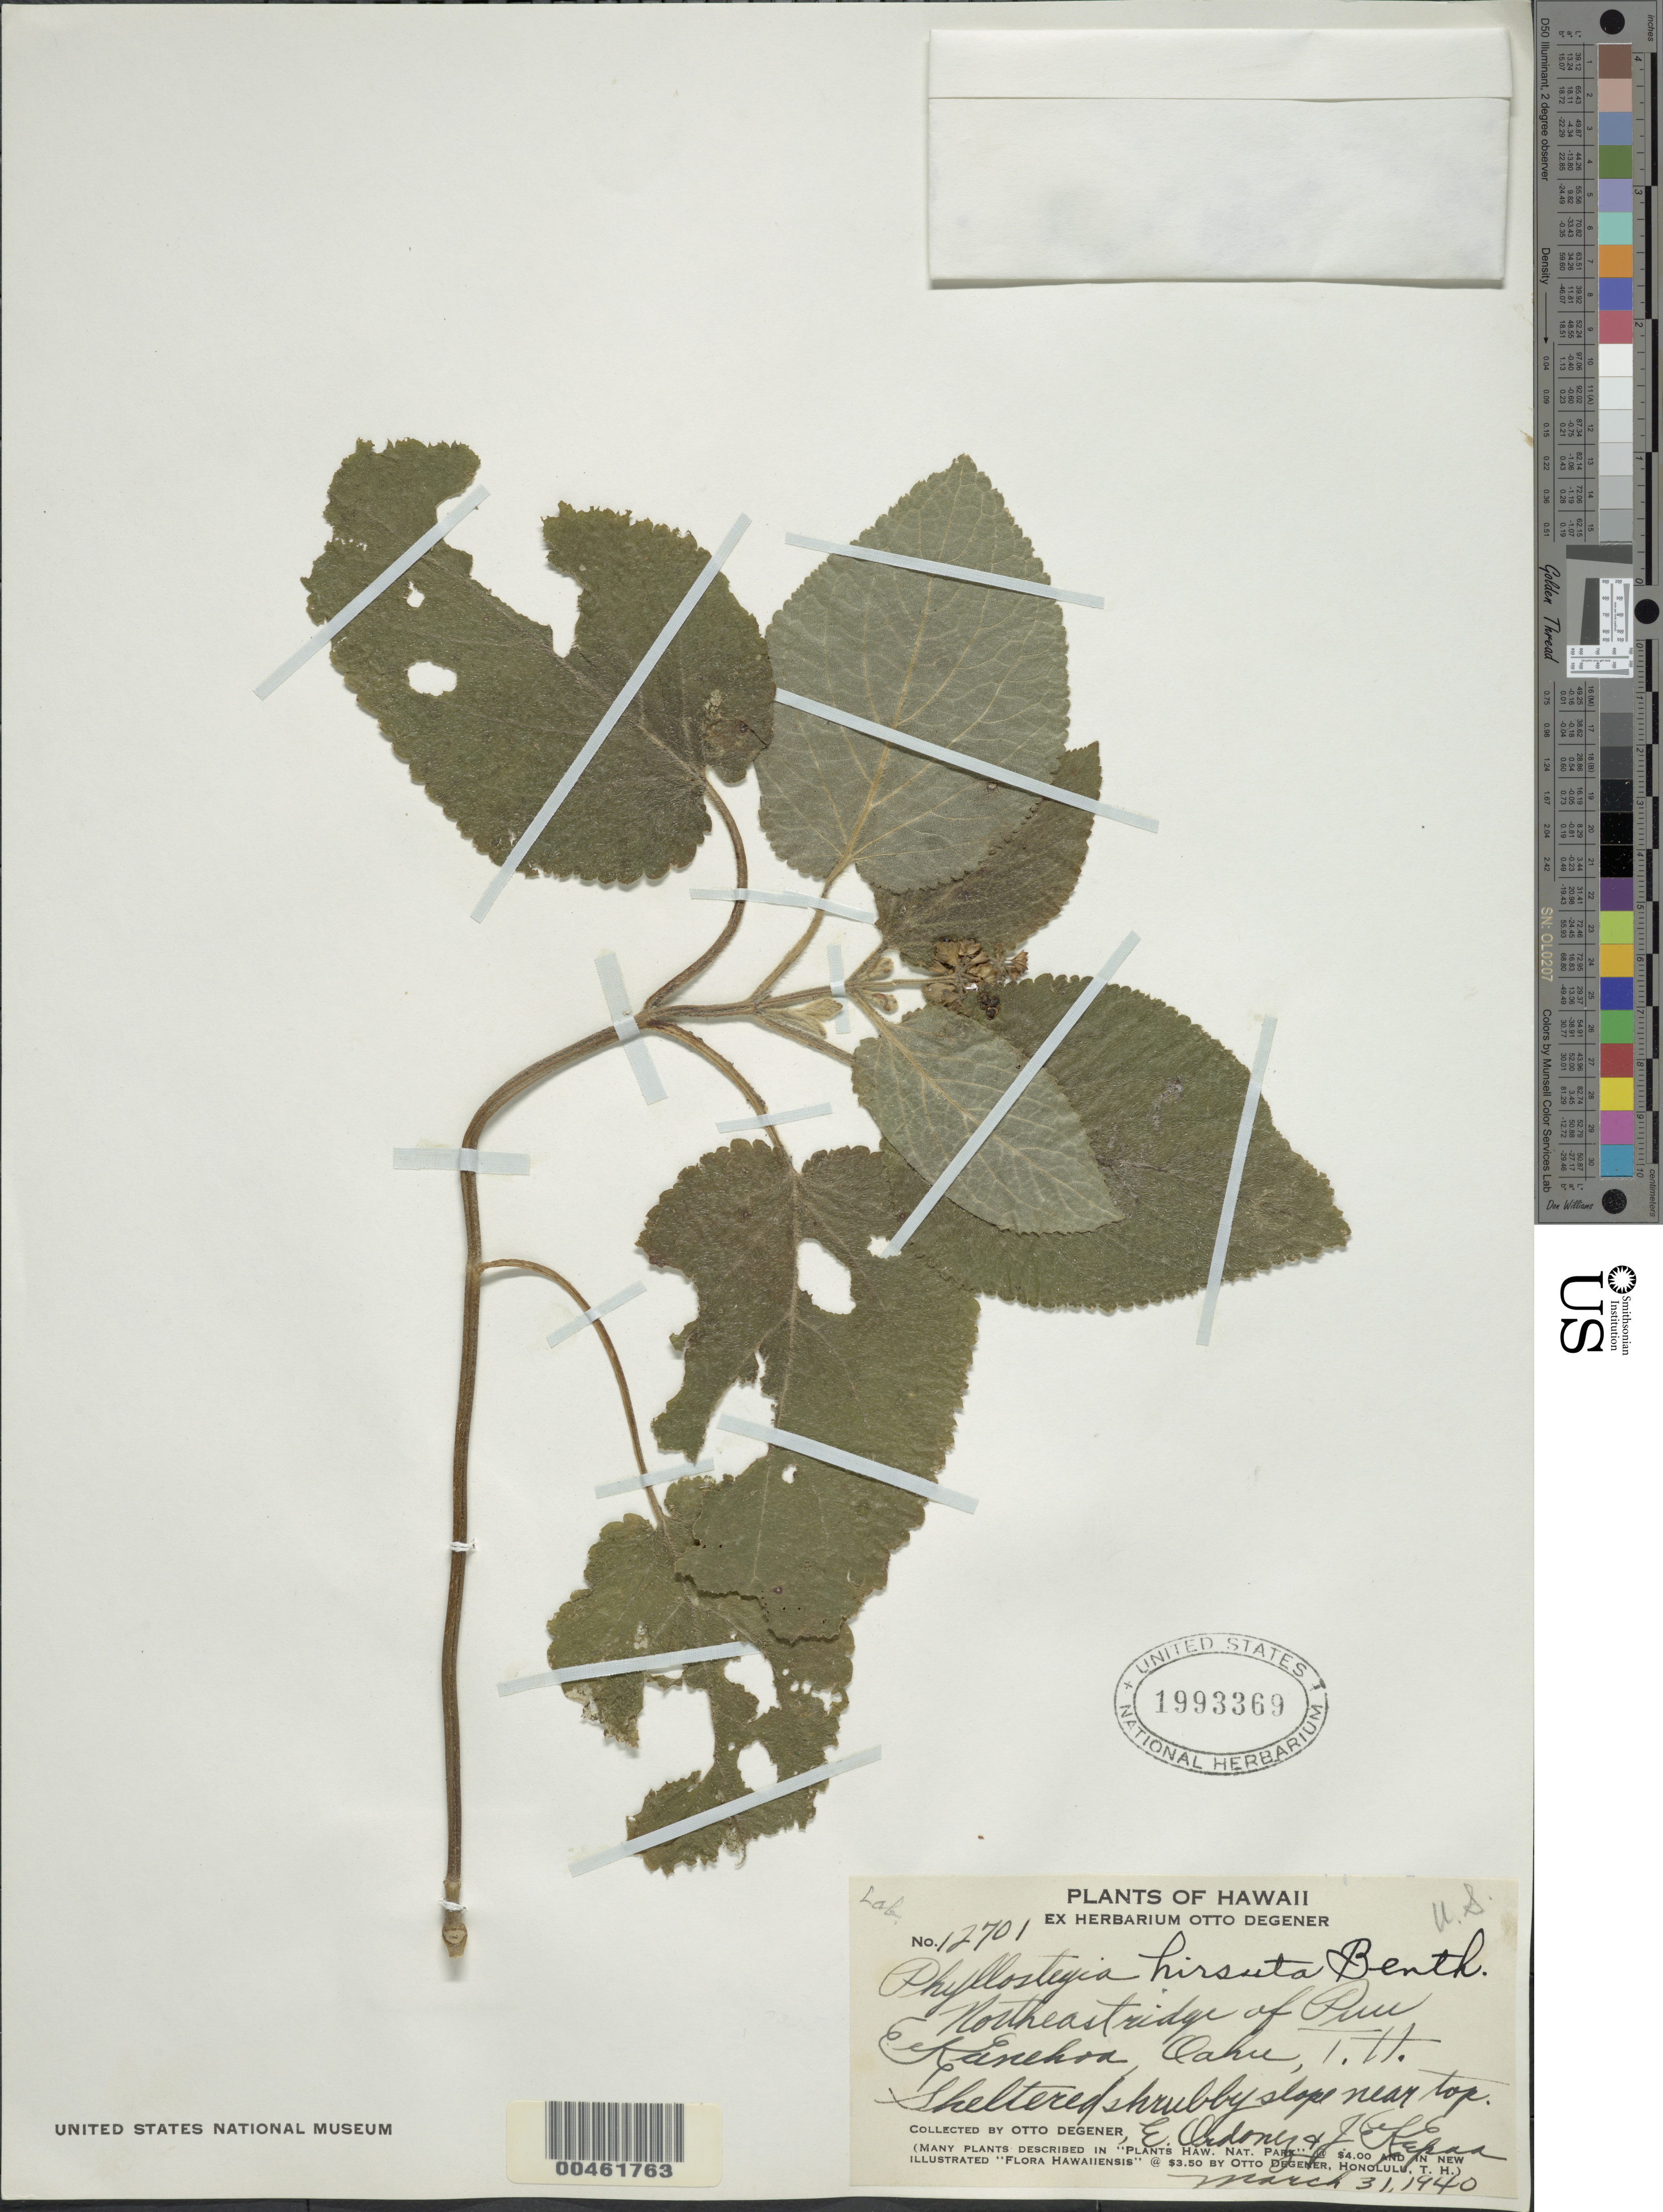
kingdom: Plantae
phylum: Tracheophyta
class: Magnoliopsida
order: Lamiales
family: Lamiaceae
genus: Phyllostegia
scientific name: Phyllostegia hirsuta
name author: Benth.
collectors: O. Degener, E. Ordonez & J. Kepaa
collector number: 12701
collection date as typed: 31 Mar 1940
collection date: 1940-03-31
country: United States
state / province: Hawaii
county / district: Honolulu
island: Oahu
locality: Northeast ridge of Puu Kanehoa, slope near top.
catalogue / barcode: US 1993369